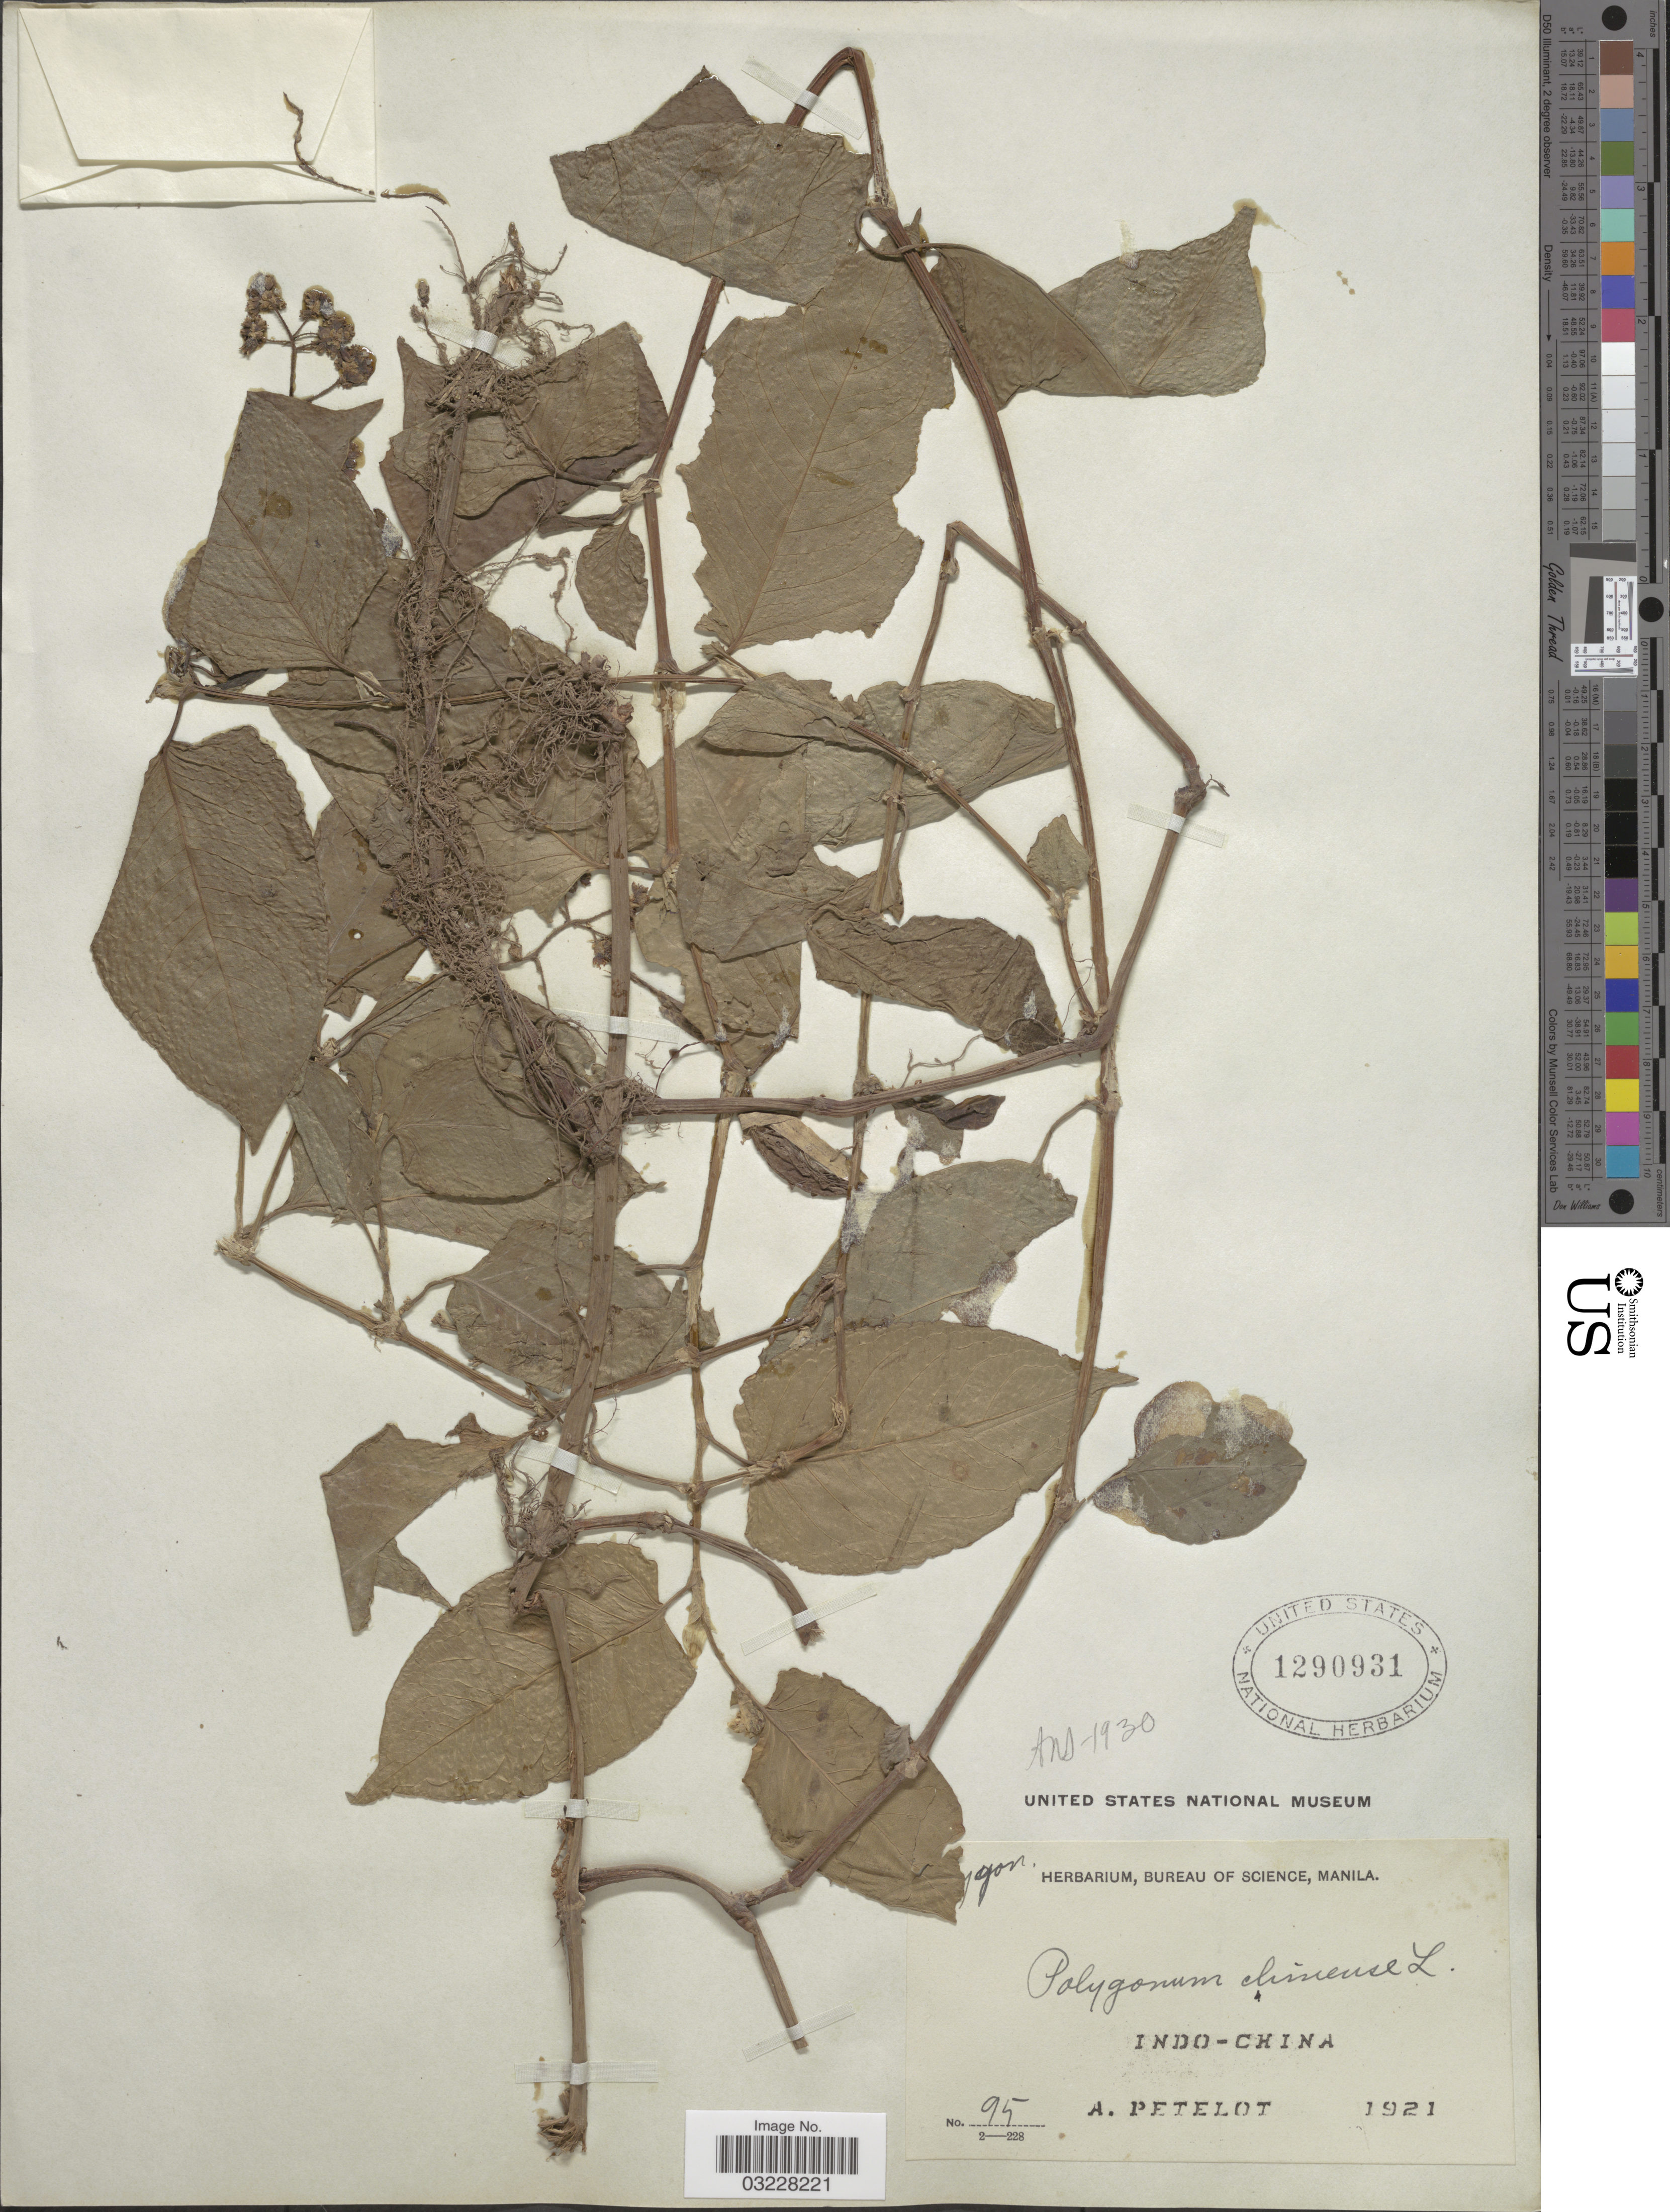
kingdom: Plantae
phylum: Tracheophyta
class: Magnoliopsida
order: Caryophyllales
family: Polygonaceae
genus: Polygonum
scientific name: Polygonum chinense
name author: L.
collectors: A. Petelot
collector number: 95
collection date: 1921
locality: Indo-China.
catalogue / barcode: US 1290931